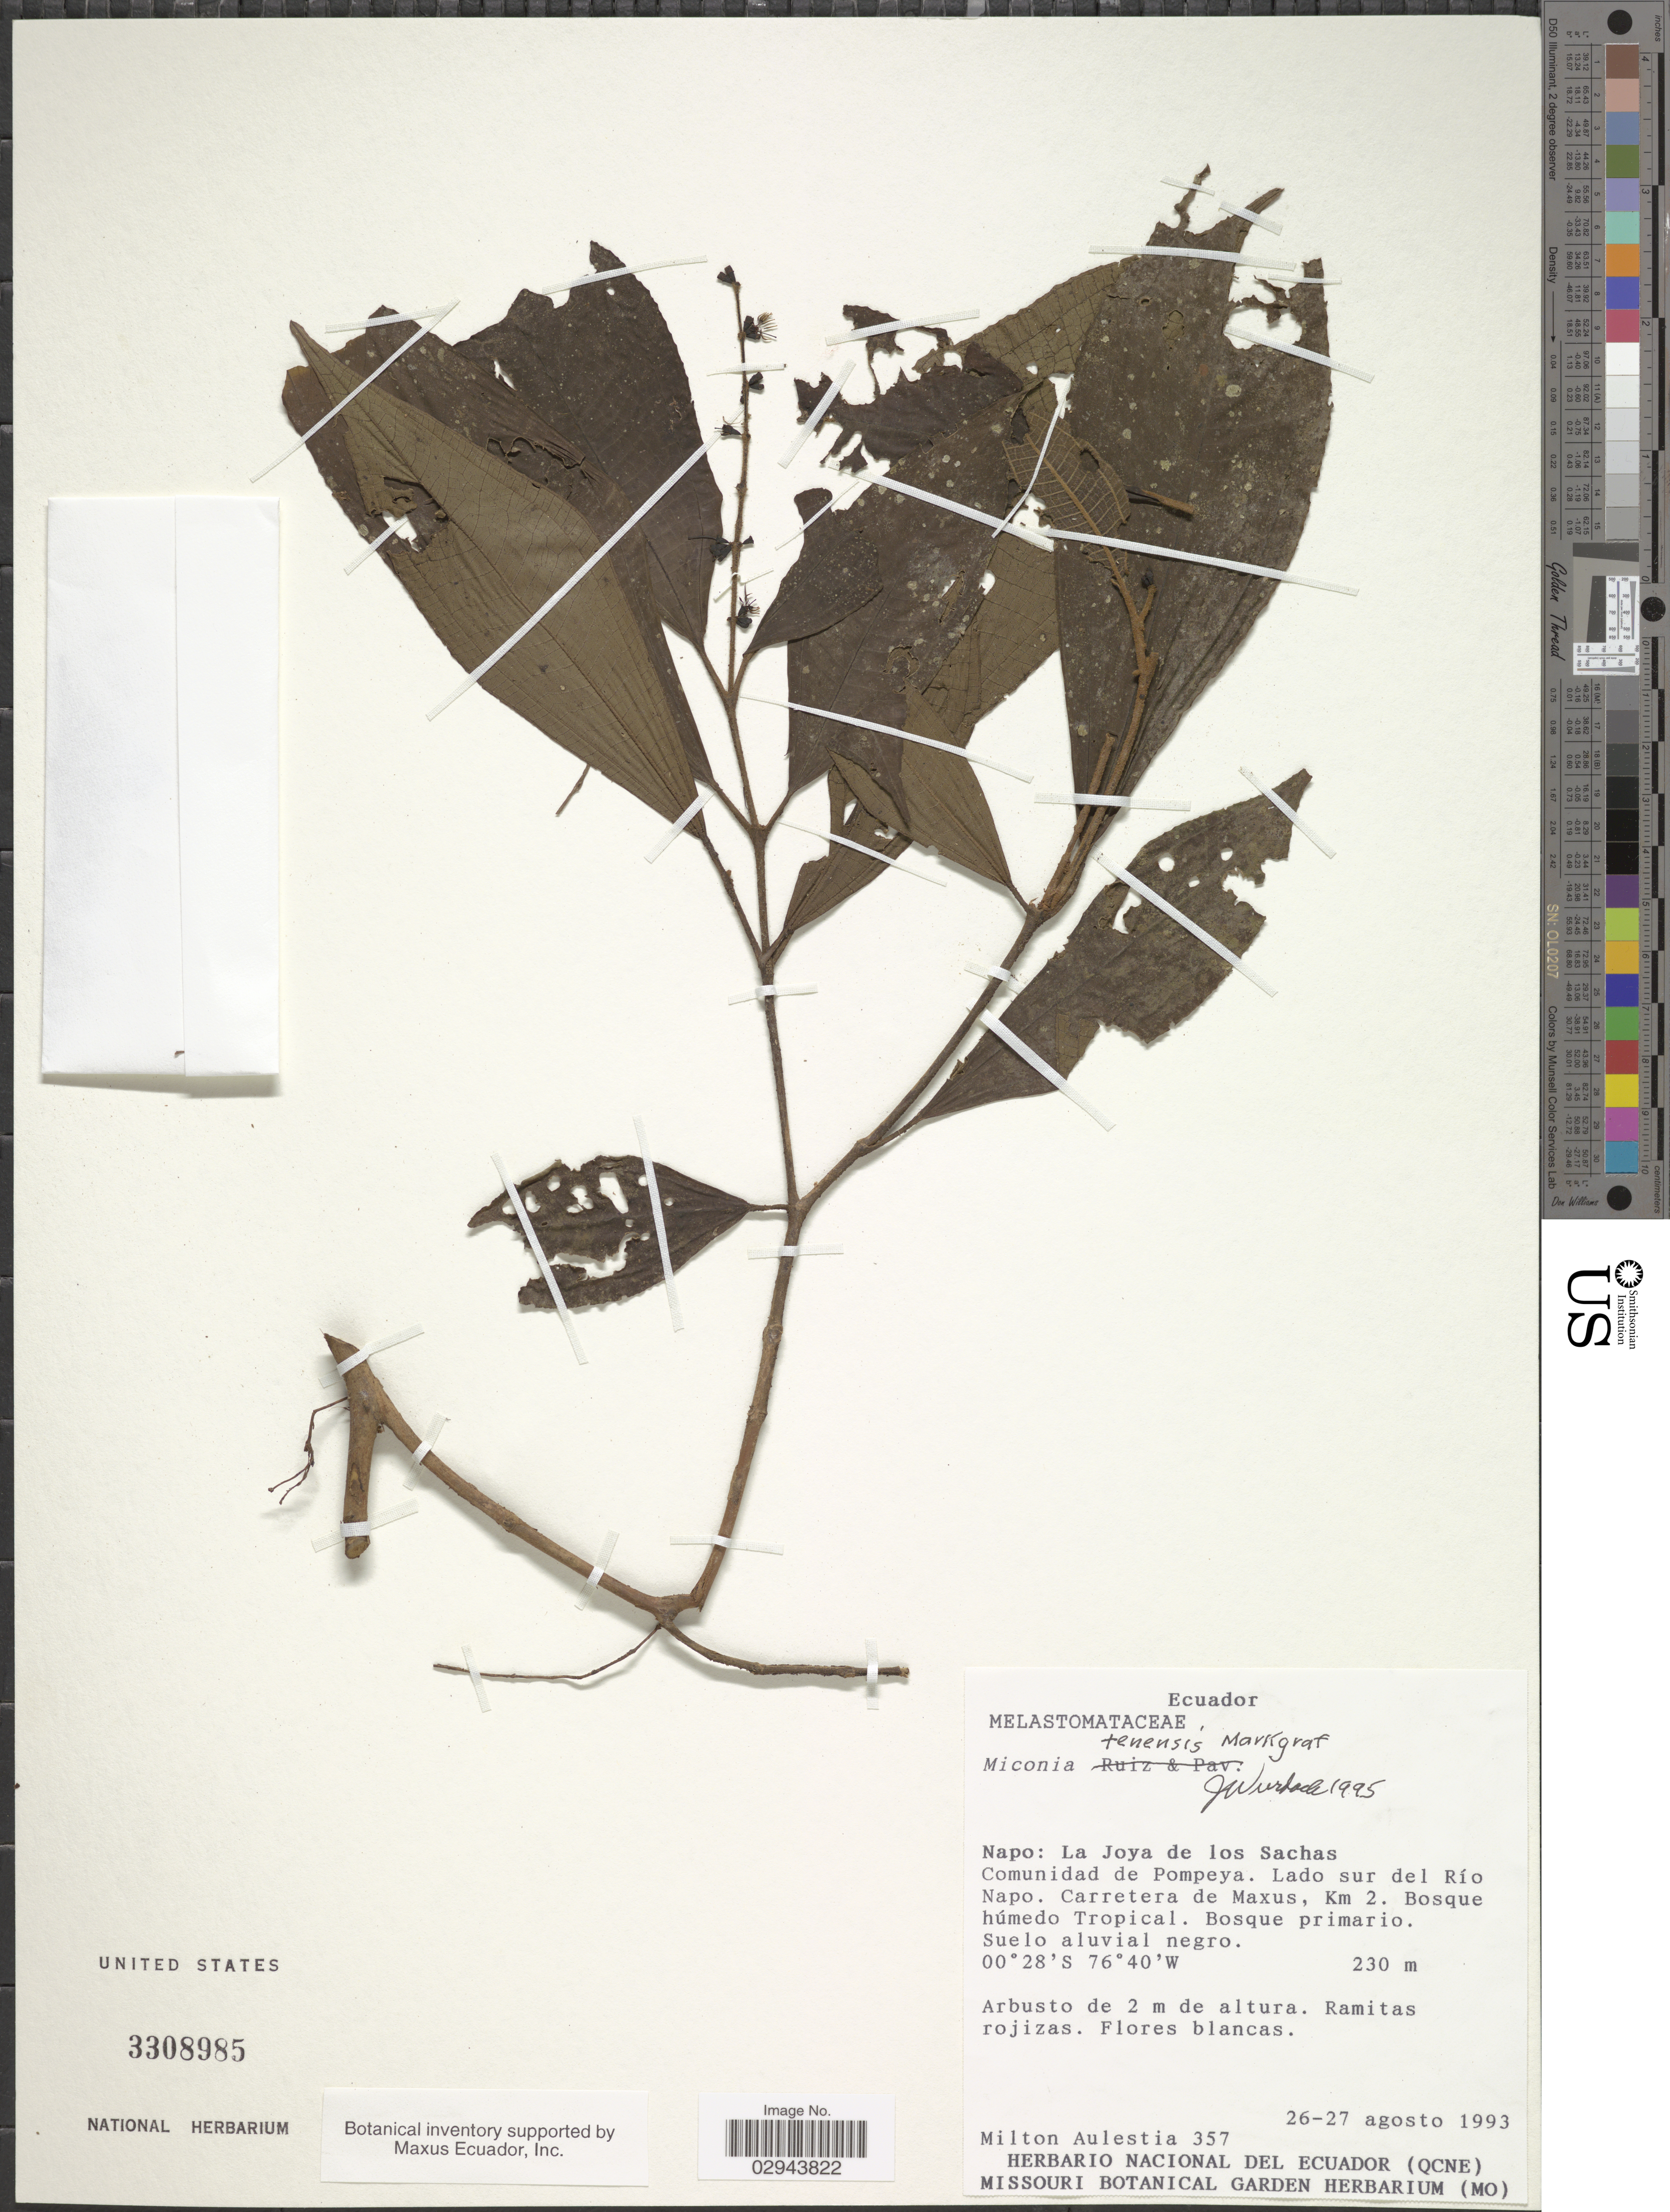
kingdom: Plantae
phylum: Tracheophyta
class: Magnoliopsida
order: Myrtales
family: Melastomataceae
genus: Miconia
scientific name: Miconia tenensis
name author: Markgr.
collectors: M. Aulestia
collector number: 357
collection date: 1993-08-26/1993-08-27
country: Ecuador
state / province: Napo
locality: La Joya de los Sachas. Comunidad de Pompeya. Lado sur del Río Napo. Carretera de Maxus, Km 2.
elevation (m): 230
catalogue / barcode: US 3308985